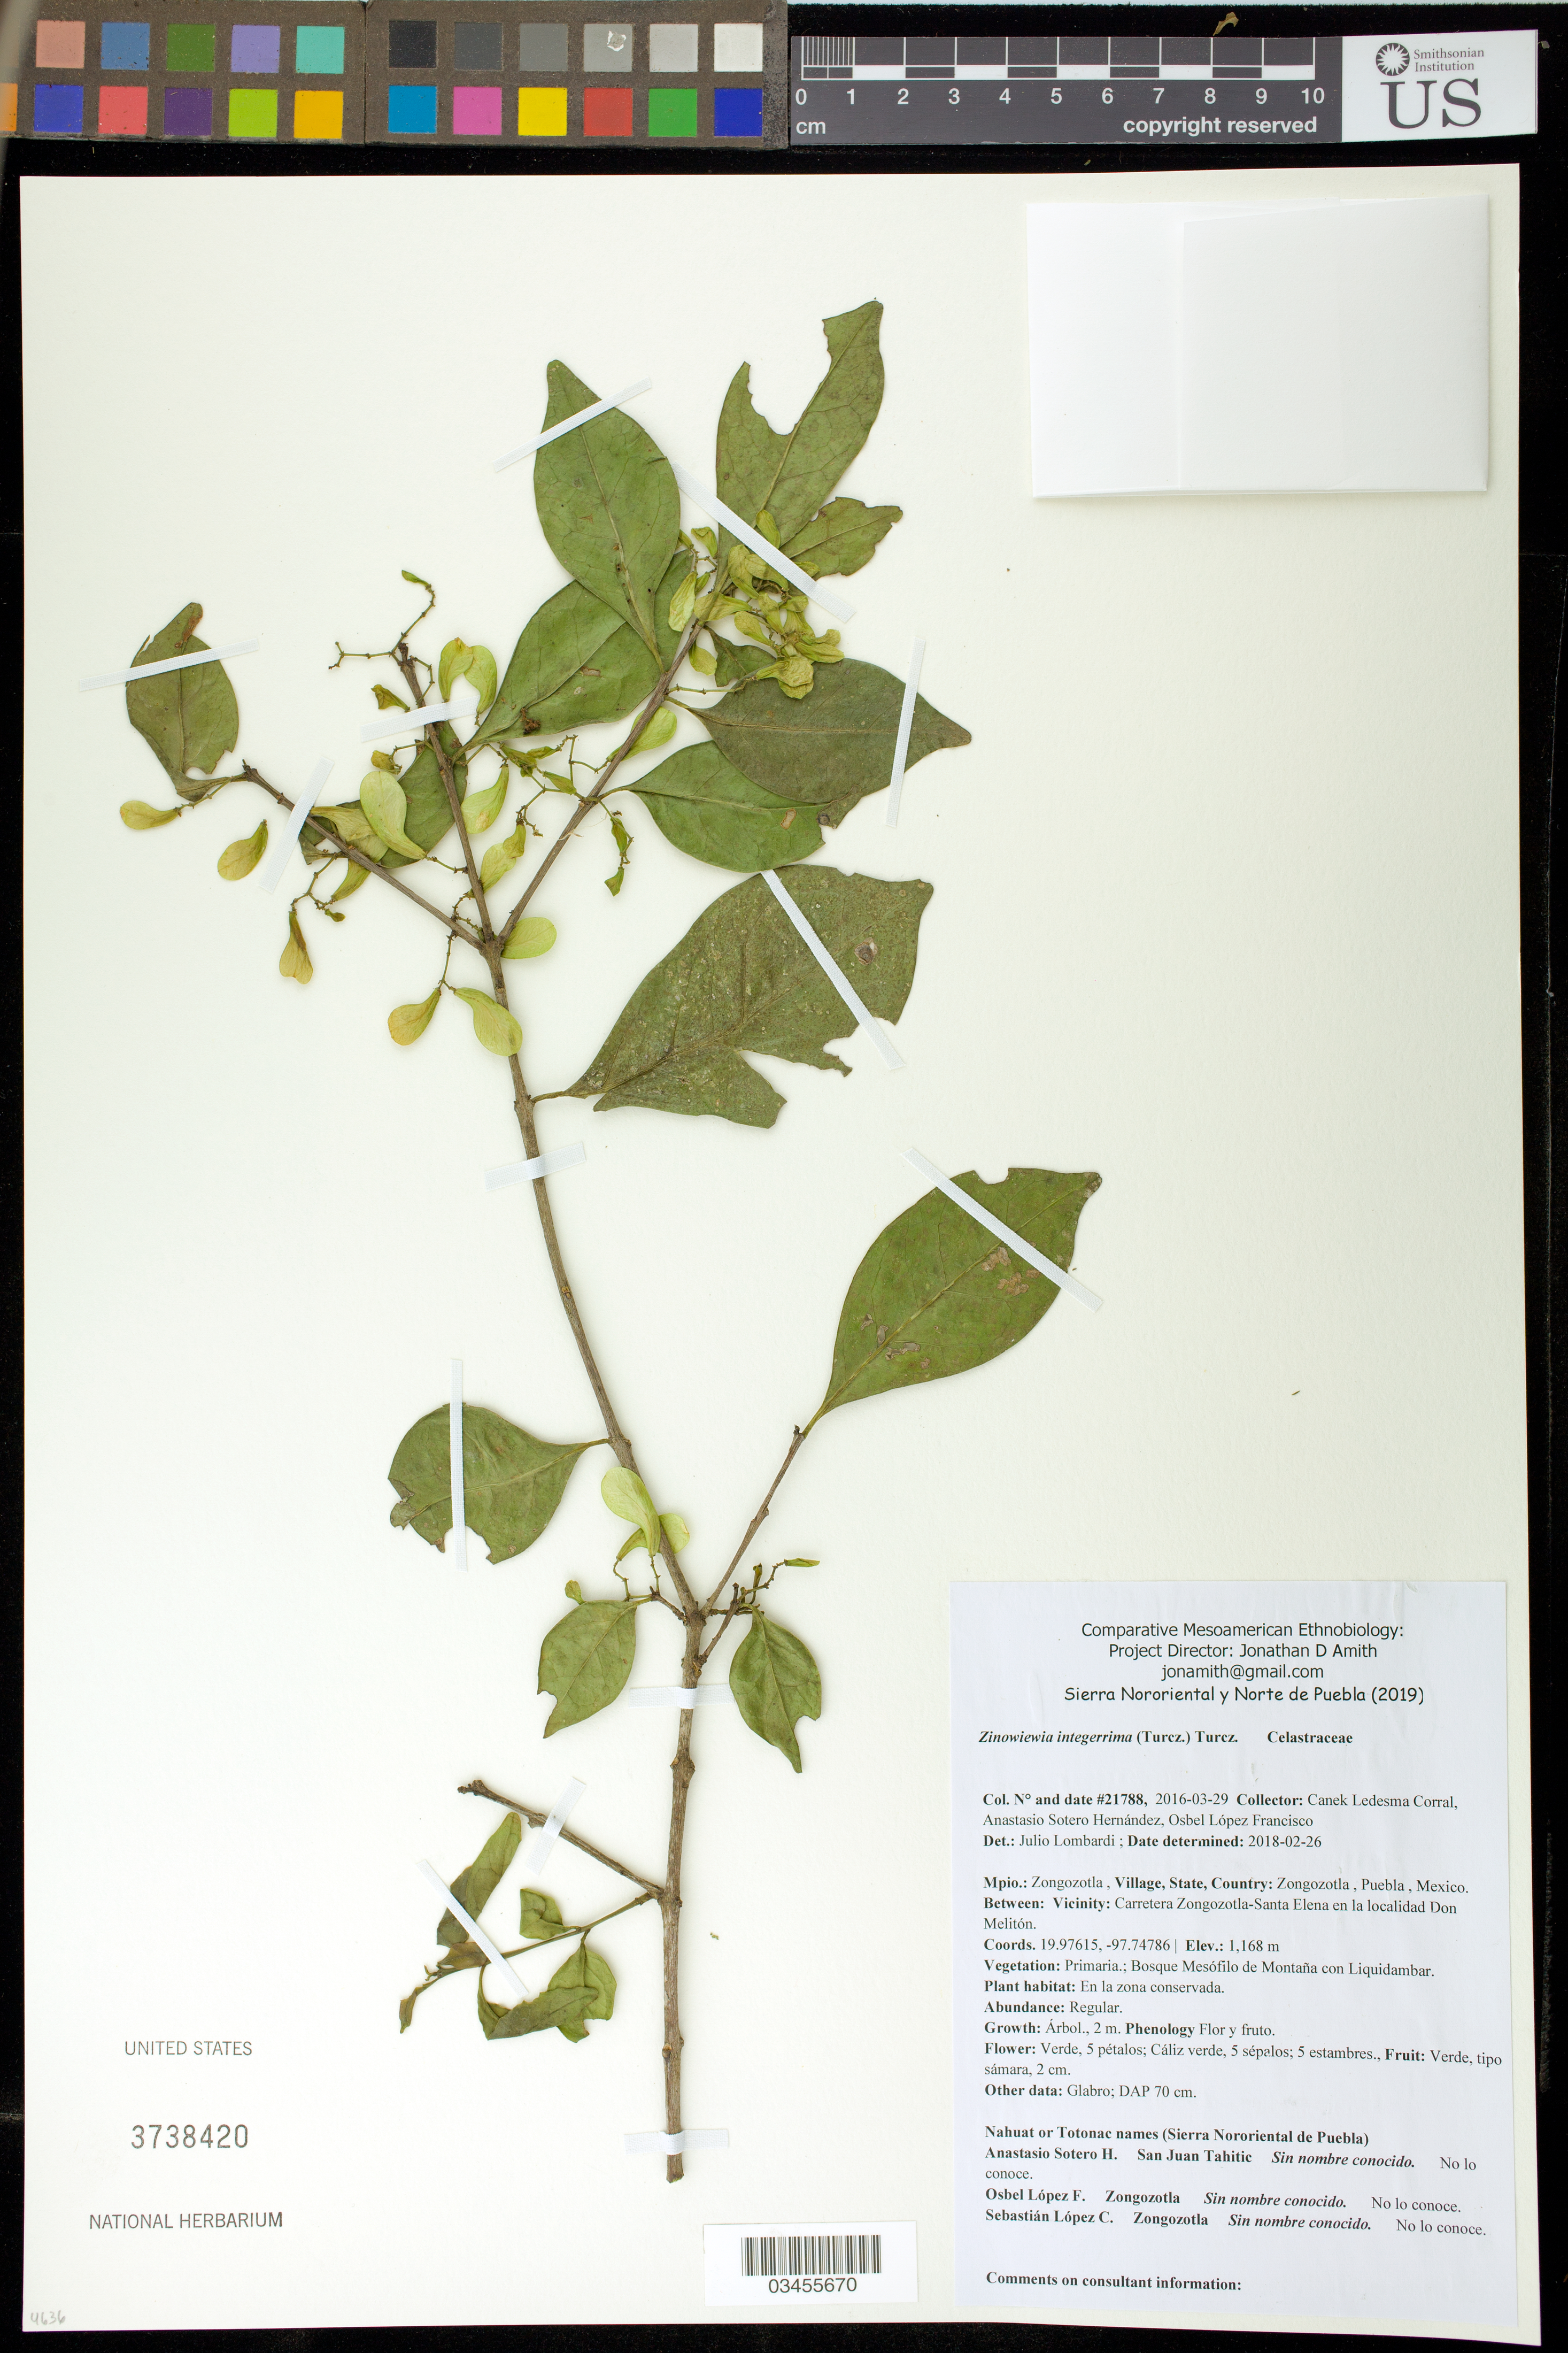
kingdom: Plantae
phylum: Tracheophyta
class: Magnoliopsida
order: Celastrales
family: Celastraceae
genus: Zinowiewia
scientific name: Zinowiewia integerrima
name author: (Turcz.) Turcz.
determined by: Lombardi, Julio A.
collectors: Canek Ledesma C., A. Sotero H. & O. López Francisco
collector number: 21788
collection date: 2016-03-29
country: México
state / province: Puebla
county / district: Zongozotla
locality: PUEBLO: Zongozotla; LOCALIDAD EXACTA: Carretera Zongozotla-Santa Elena en la localidad Don Melitón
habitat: Bosque mesófilo de montaña con Liquidambar | En la zona conservada.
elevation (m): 1168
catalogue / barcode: US 3738420